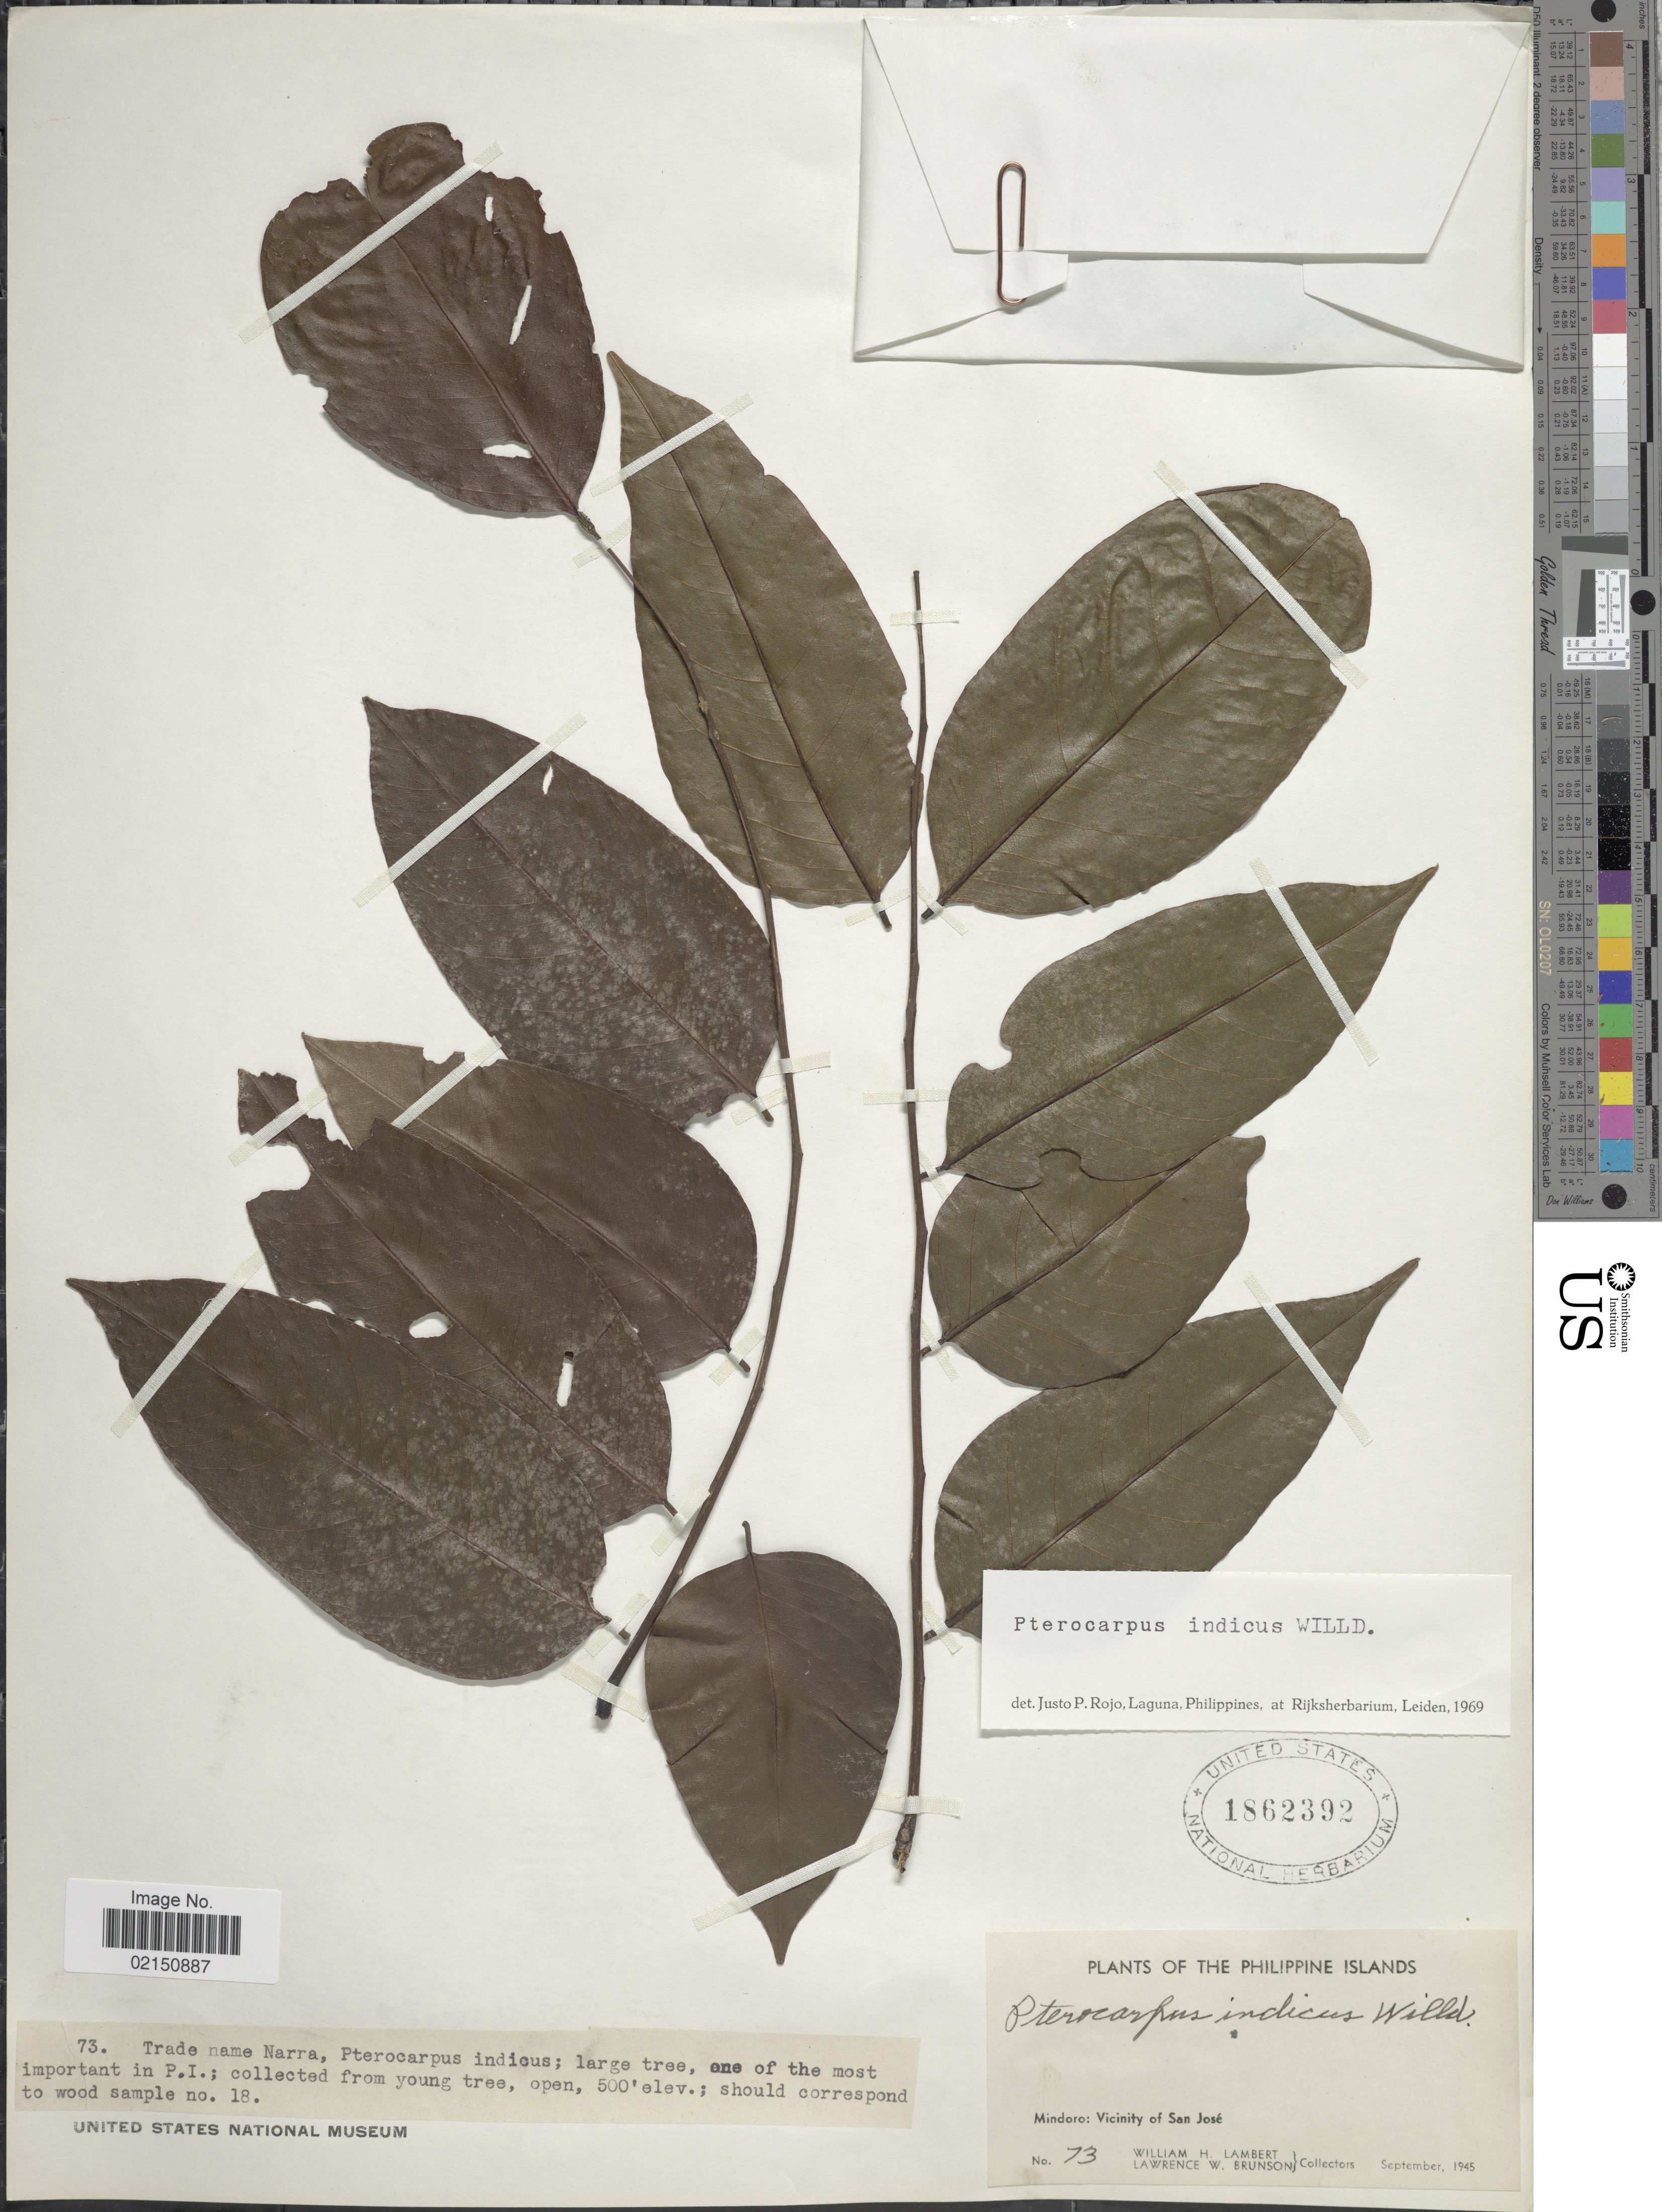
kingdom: Plantae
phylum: Tracheophyta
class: Magnoliopsida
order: Fabales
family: Fabaceae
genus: Pterocarpus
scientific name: Pterocarpus indicus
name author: Willd.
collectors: W. Lambert & L. Brunson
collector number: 73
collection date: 1945-09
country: Philippines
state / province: Mimaropa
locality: The Philippine Islands, Mindoro: Vicinity of San José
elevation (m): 152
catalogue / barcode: US 1862392